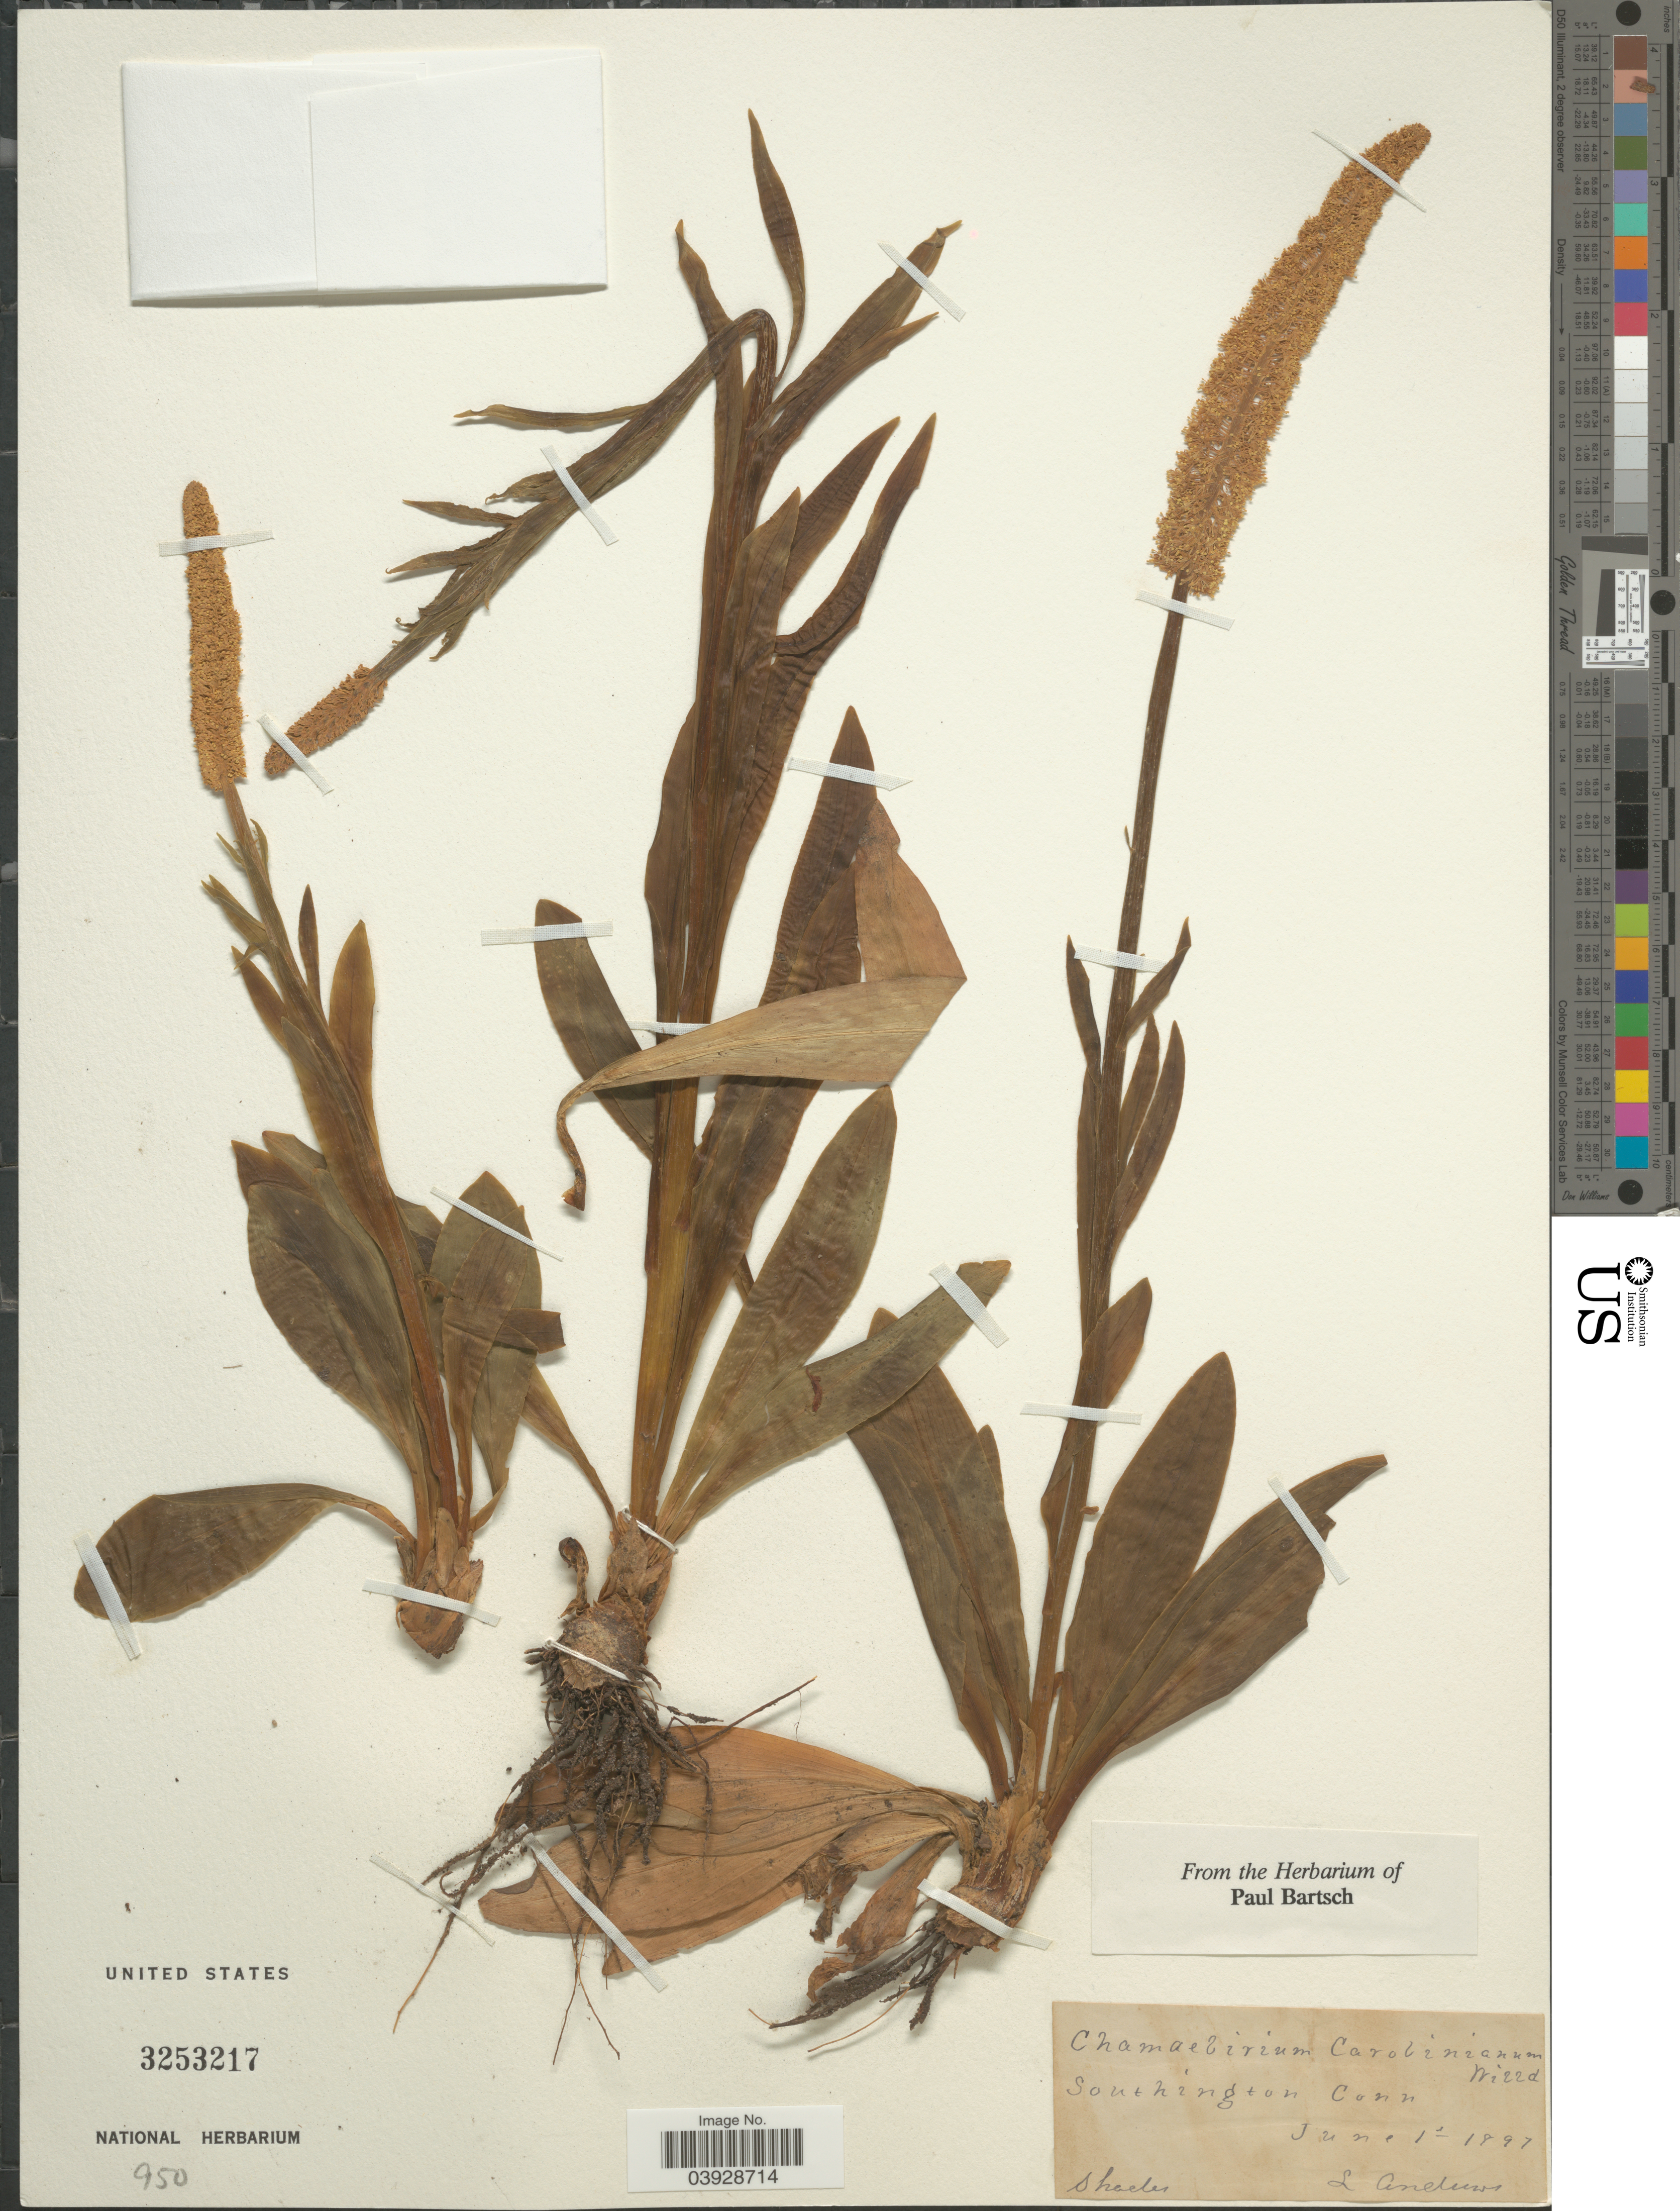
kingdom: Plantae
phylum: Tracheophyta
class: Liliopsida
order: Liliales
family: Melanthiaceae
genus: Chamaelirium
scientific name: Chamaelirium luteum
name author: (L.) A. Gray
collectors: L. Andrews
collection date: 1897-06-01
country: United States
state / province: Connecticut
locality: Southington.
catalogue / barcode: US 3253217